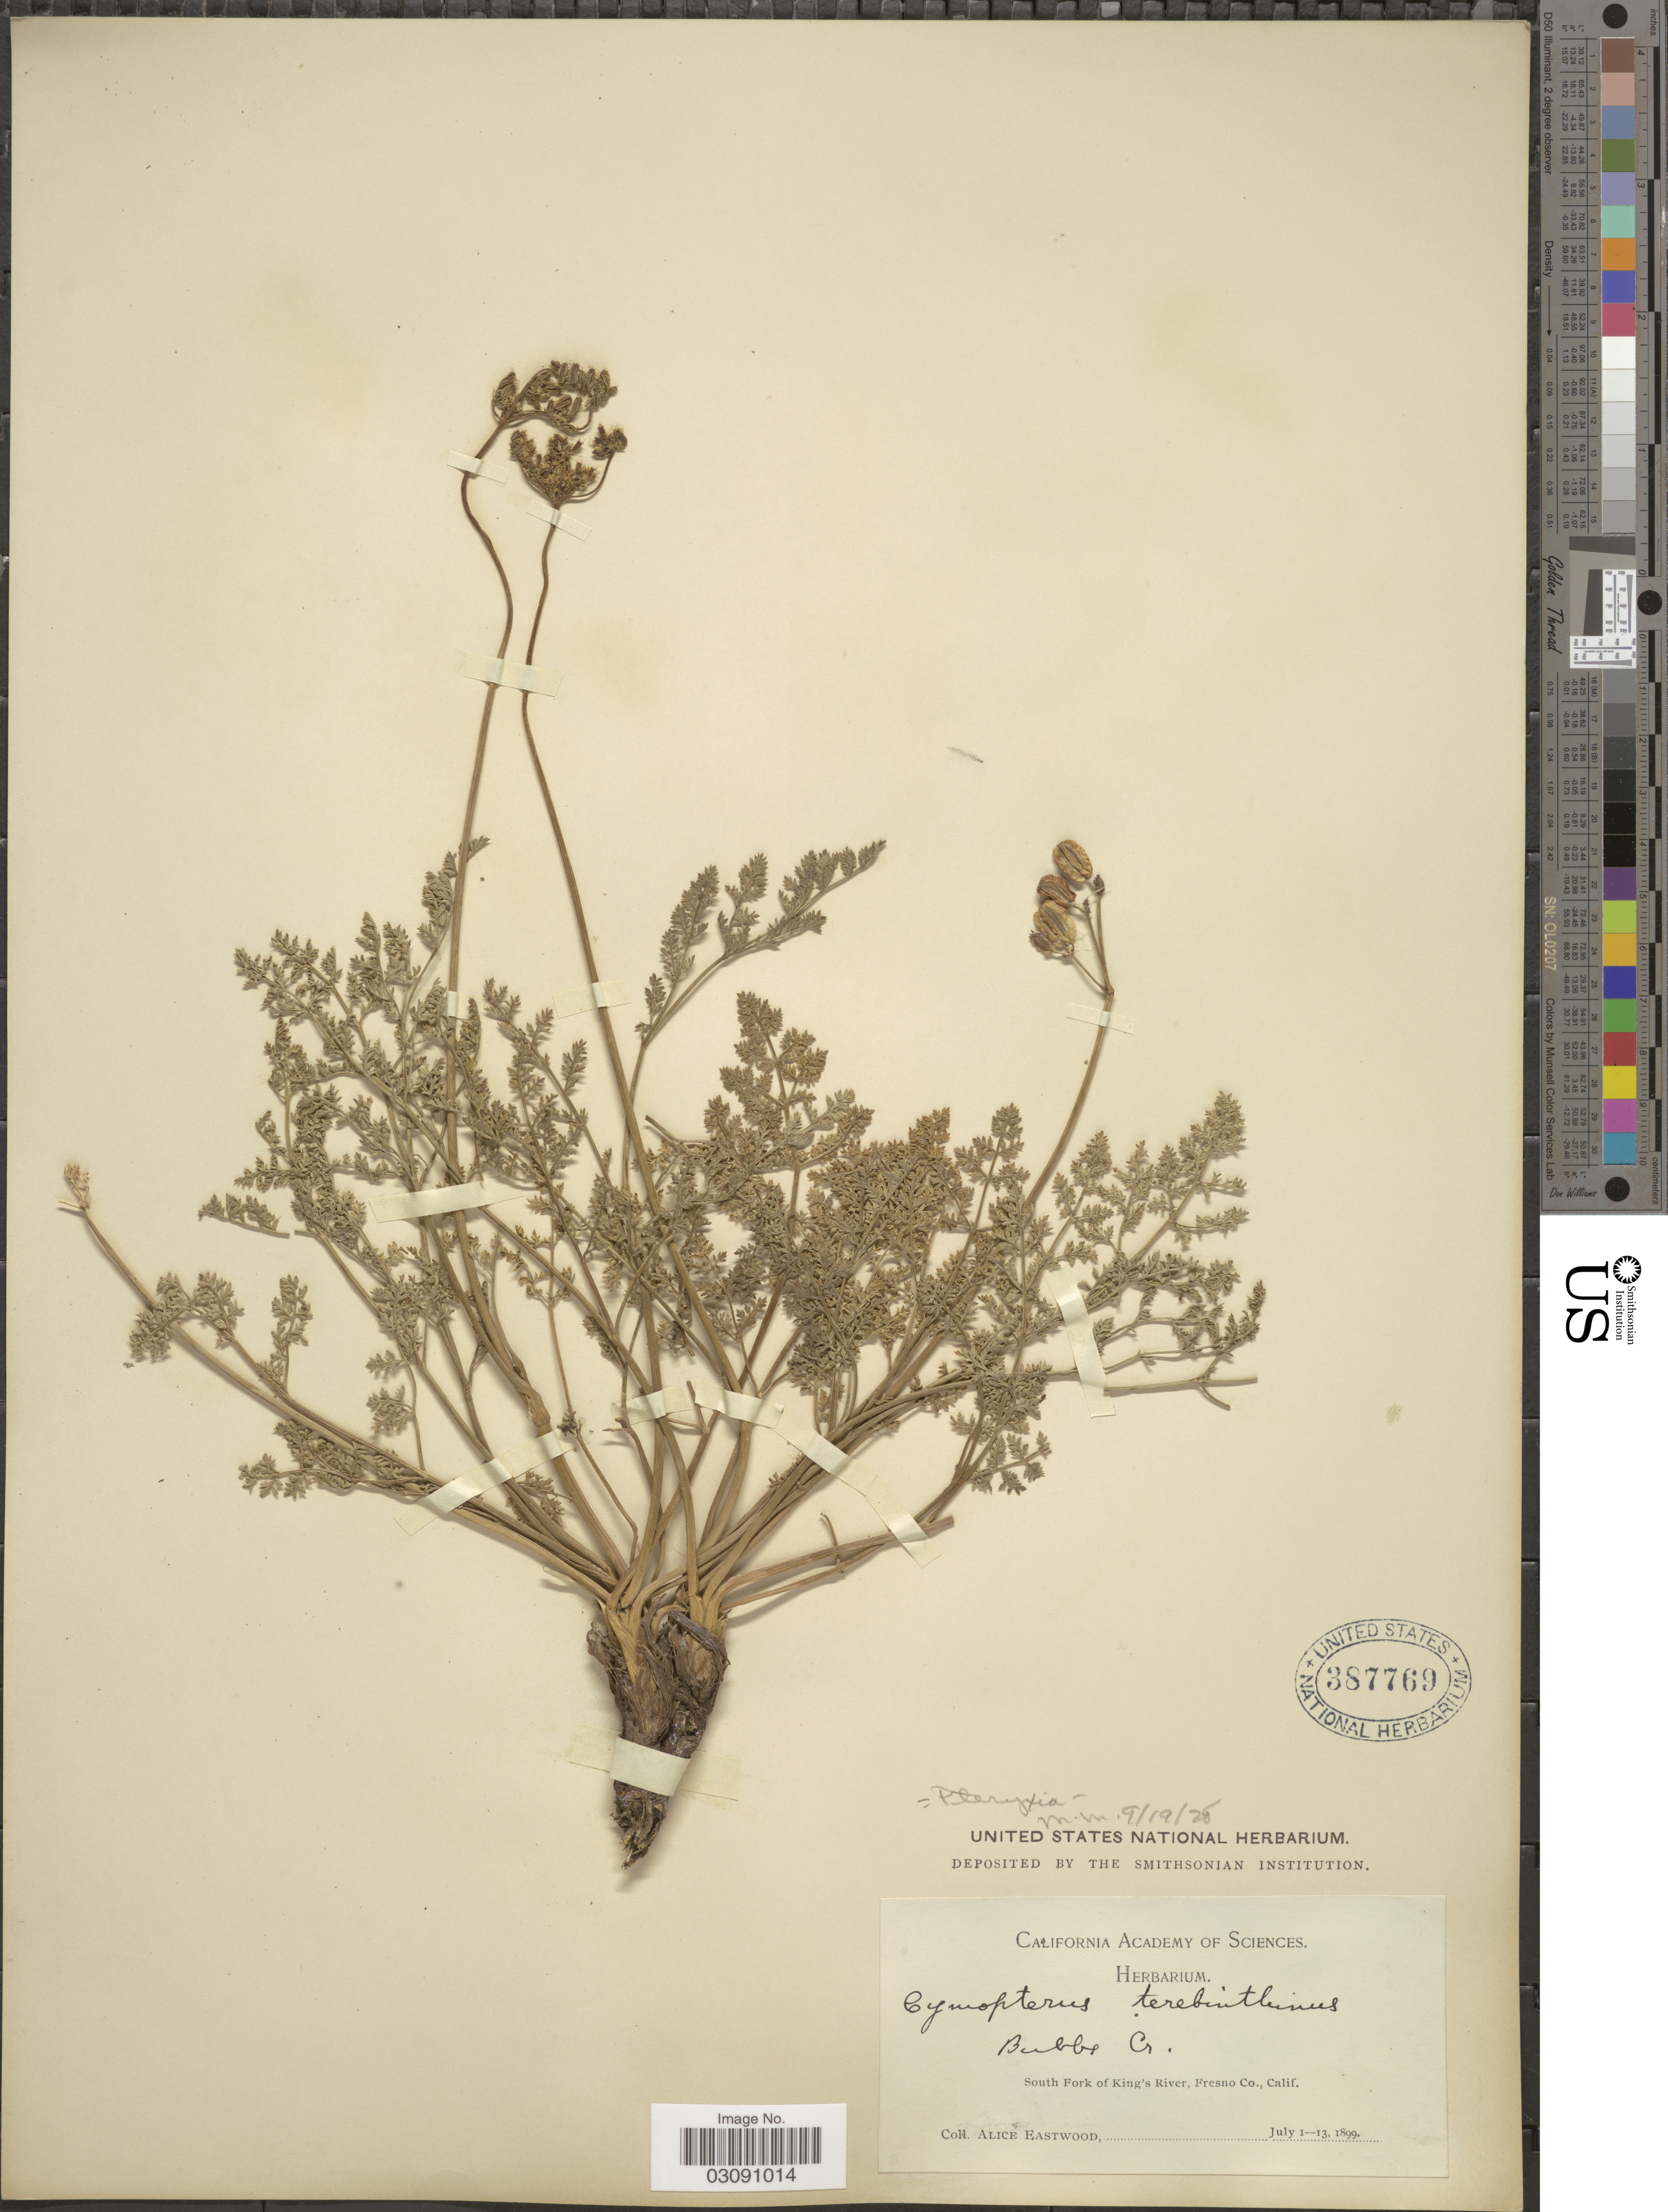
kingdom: Plantae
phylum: Tracheophyta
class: Magnoliopsida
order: Apiales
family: Apiaceae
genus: Pteryxia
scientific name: Pteryxia terebinthina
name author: (Hook.) J.M. Coult. & Rose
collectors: A. Eastwood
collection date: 1899-07-01/1899-07-13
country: United States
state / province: California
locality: Bubbs Cr., South Fork of King's River, Frenso Co.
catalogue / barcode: US 387769